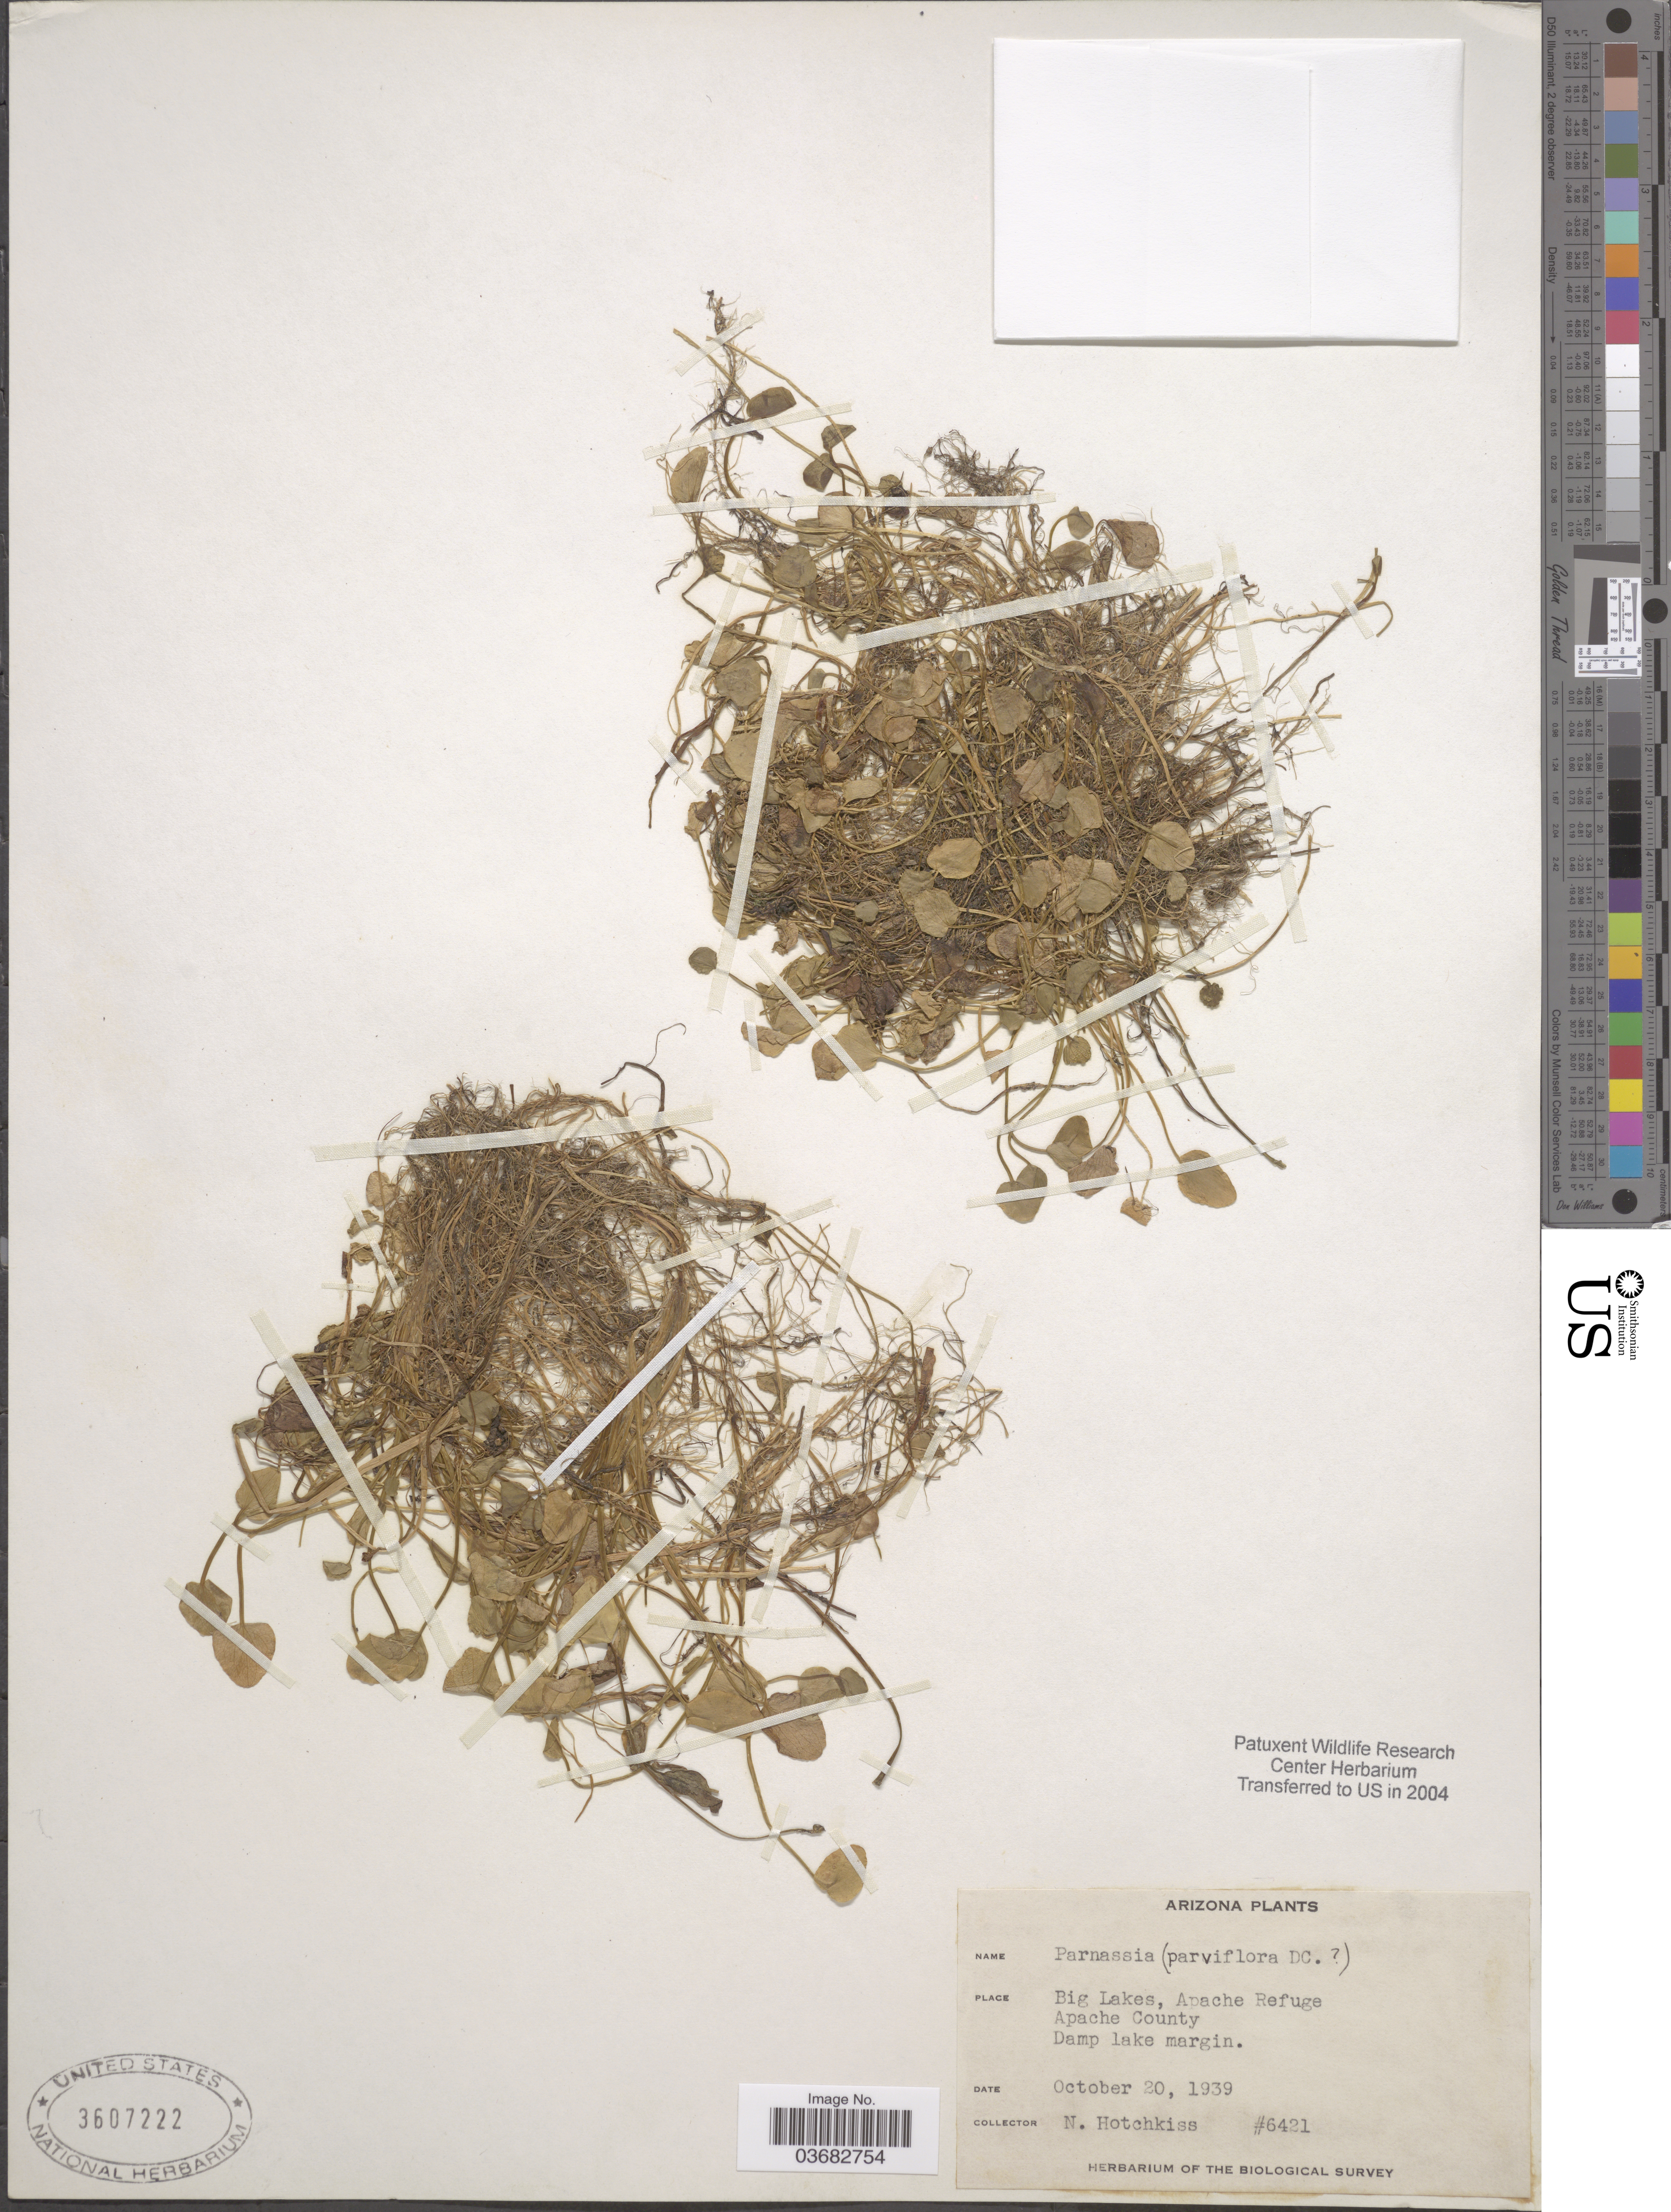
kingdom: Plantae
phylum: Tracheophyta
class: Magnoliopsida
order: Celastrales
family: Parnassiaceae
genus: Parnassia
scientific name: Parnassia parviflora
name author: DC.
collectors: N. Hotchkiss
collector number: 6421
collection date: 1939-10-20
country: United States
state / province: Arizona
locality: Big Lakes, Apache Refuge. Apache County. Damp lake margin. Biological Survey.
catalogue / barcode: US 3607222